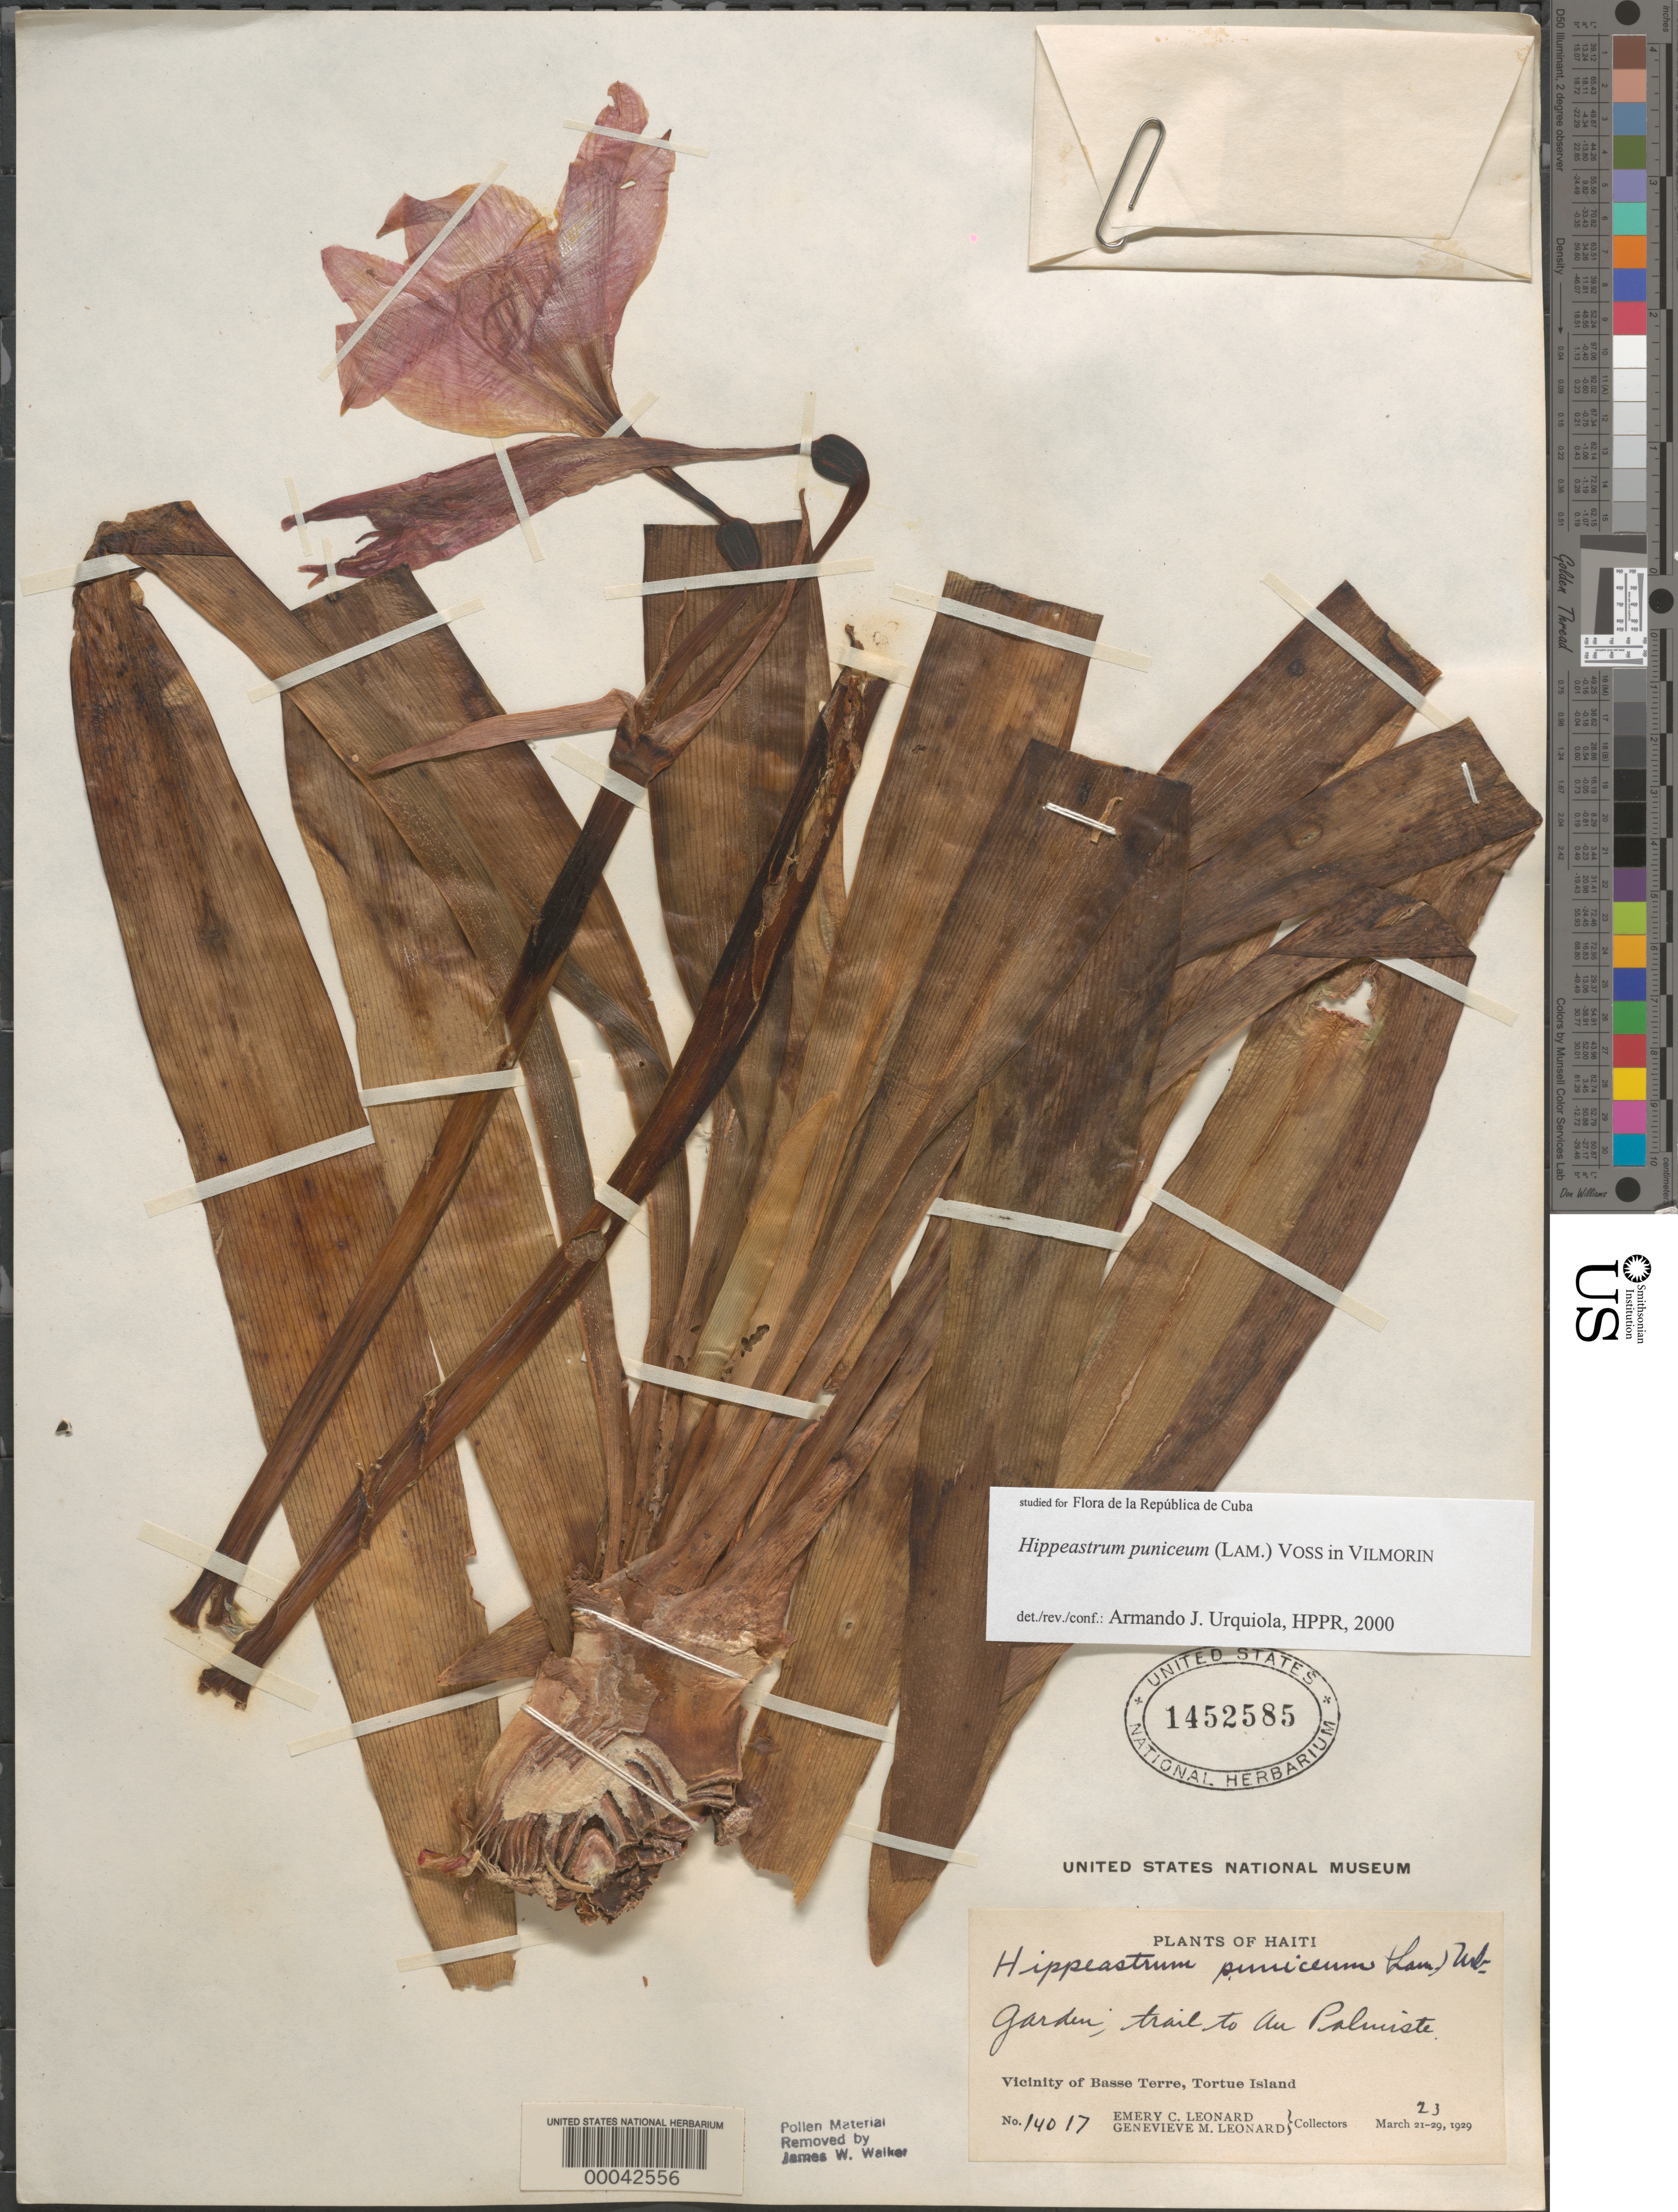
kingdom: Plantae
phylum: Tracheophyta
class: Liliopsida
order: Asparagales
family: Amaryllidaceae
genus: Hippeastrum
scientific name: Hippeastrum puniceum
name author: (Lam.) Voss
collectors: E. C. Leonard & G. M. Leonard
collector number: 14017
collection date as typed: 23 Mar 1929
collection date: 1929-03-23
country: Haiti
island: Hispaniola Island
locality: Vicinity of basse terre, tortue i.; gardent, trail to au palmiste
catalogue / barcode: US 1452585